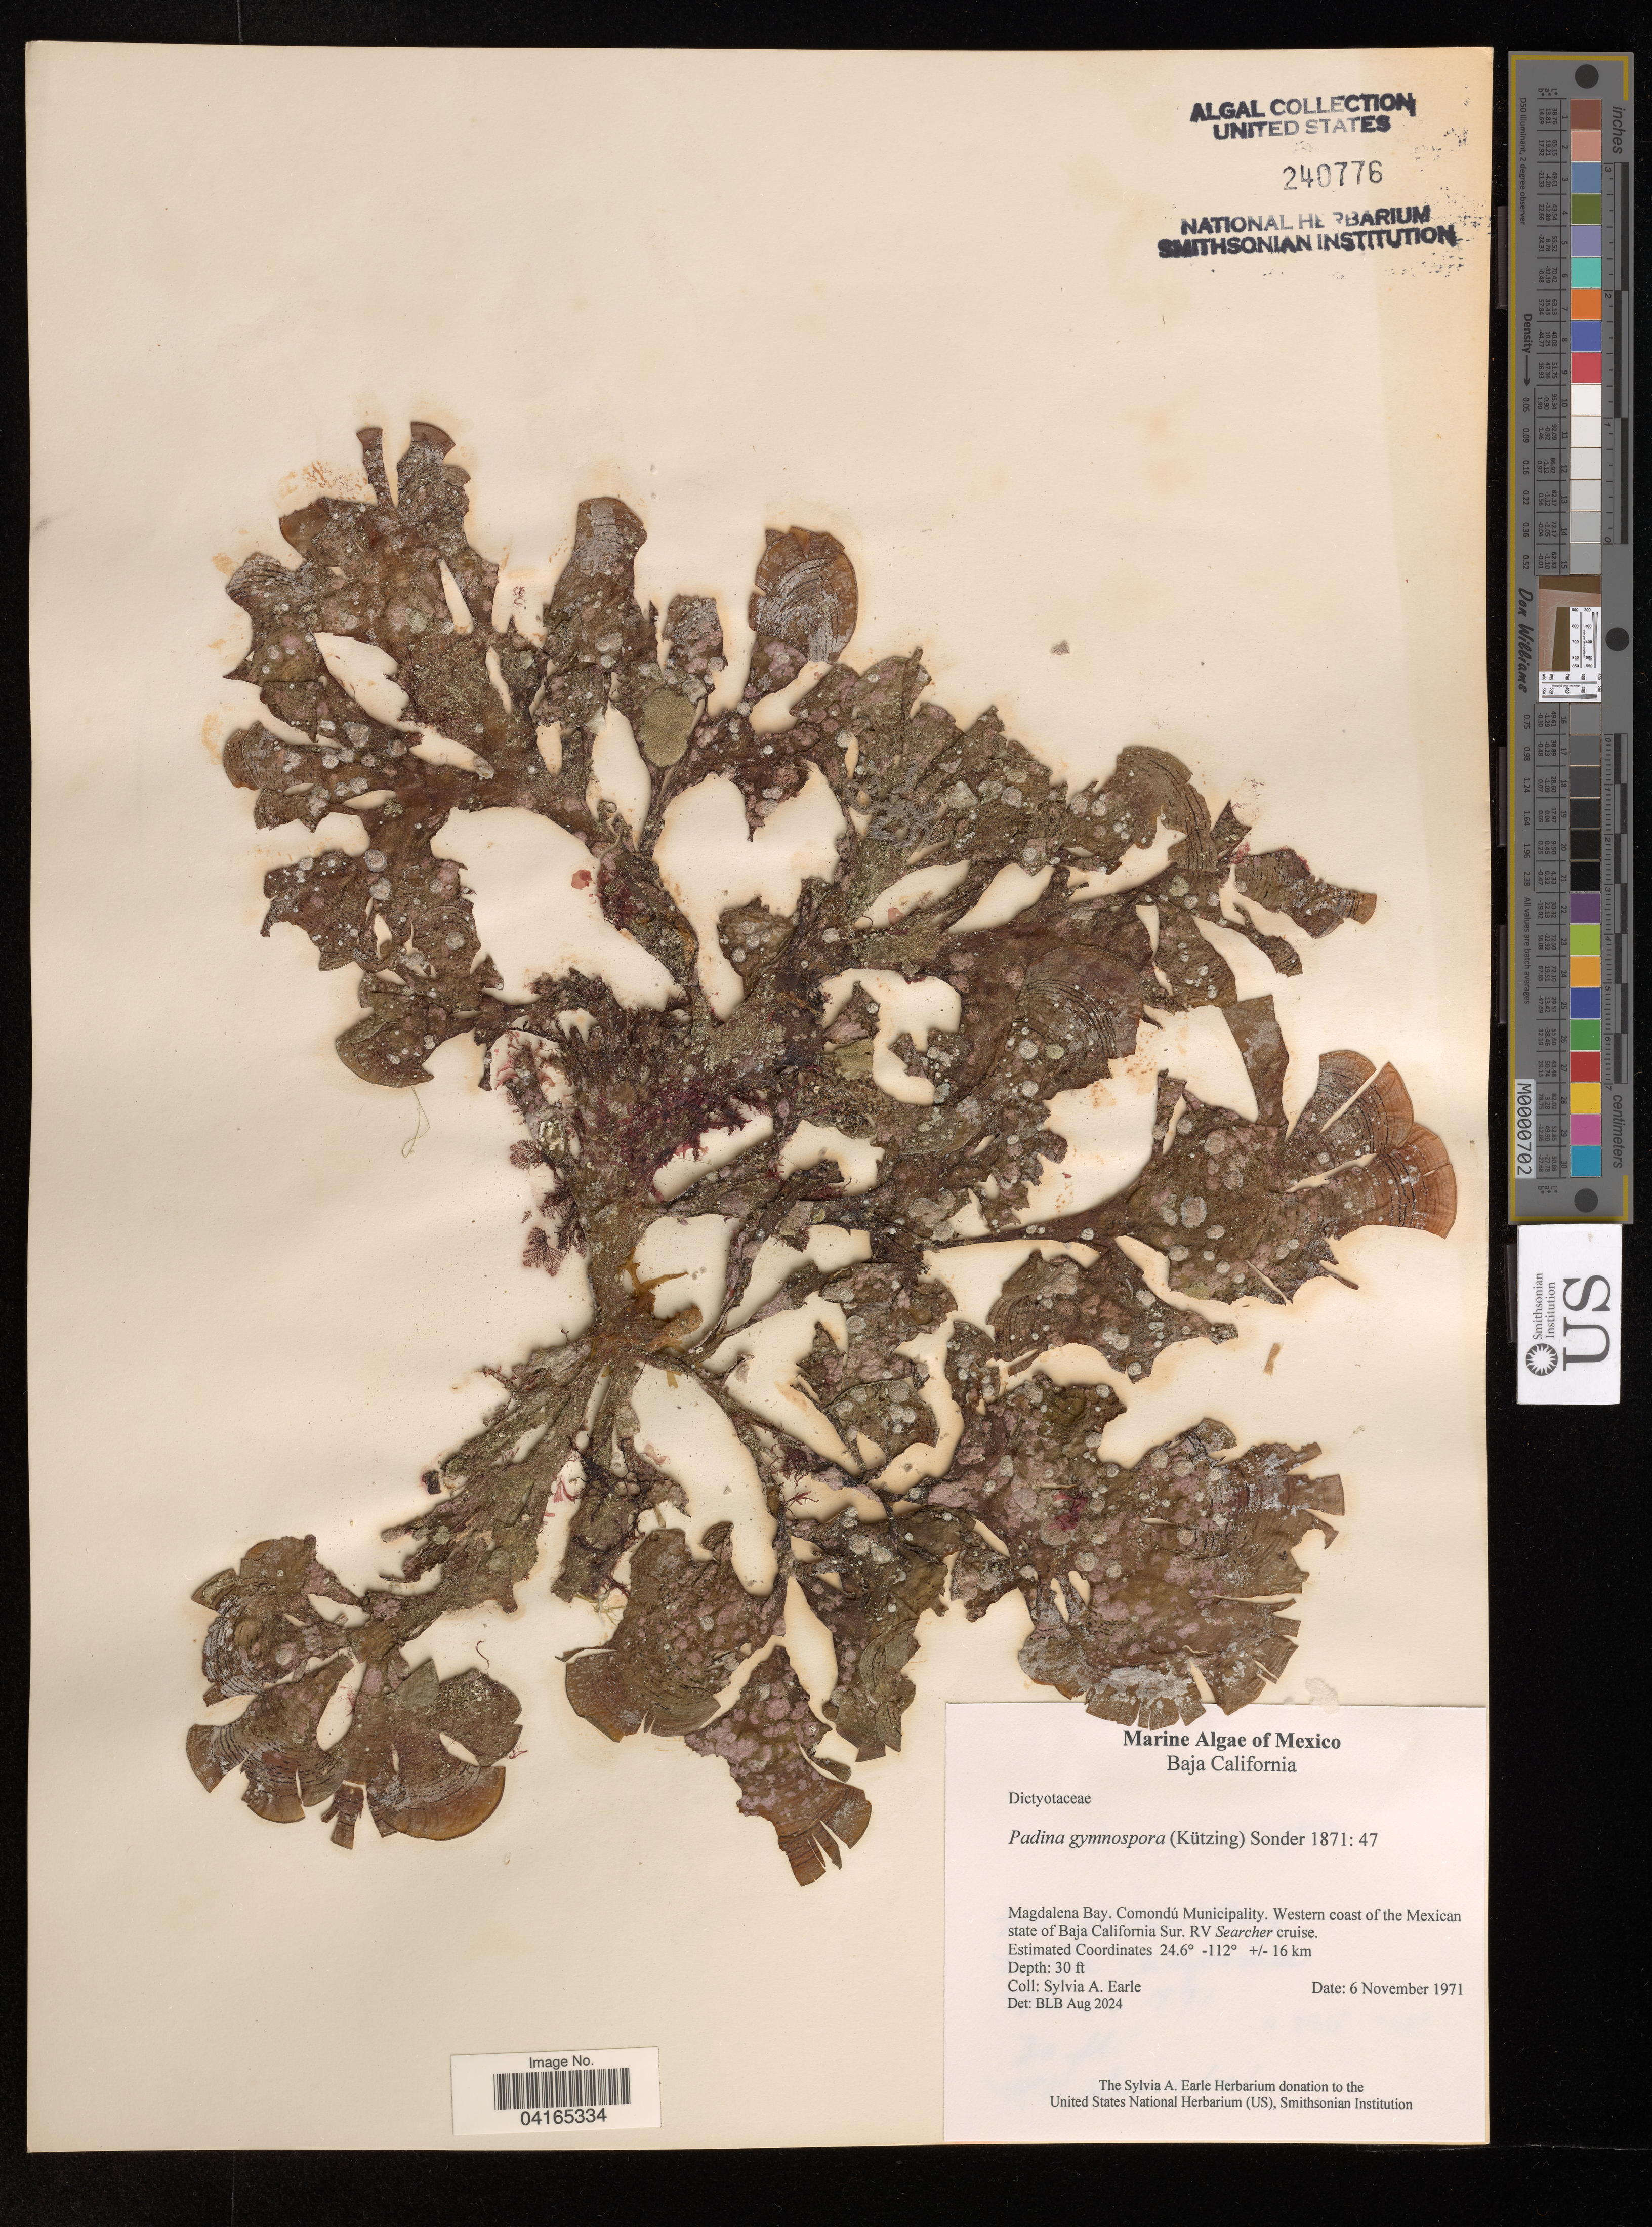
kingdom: Chromista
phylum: Ochrophyta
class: Phaeophyceae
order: Dictyotales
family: Dictyotaceae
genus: Padina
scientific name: Padina gymnospora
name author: (Kütz.) O.G. Sond.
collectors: S. A. Earle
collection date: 1971-11-06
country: Mexico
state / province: Baja California Sur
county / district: Comondú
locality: Magdalena Bay. Weastern coast of the Mexican state Baja California Sur.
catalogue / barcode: US 240776